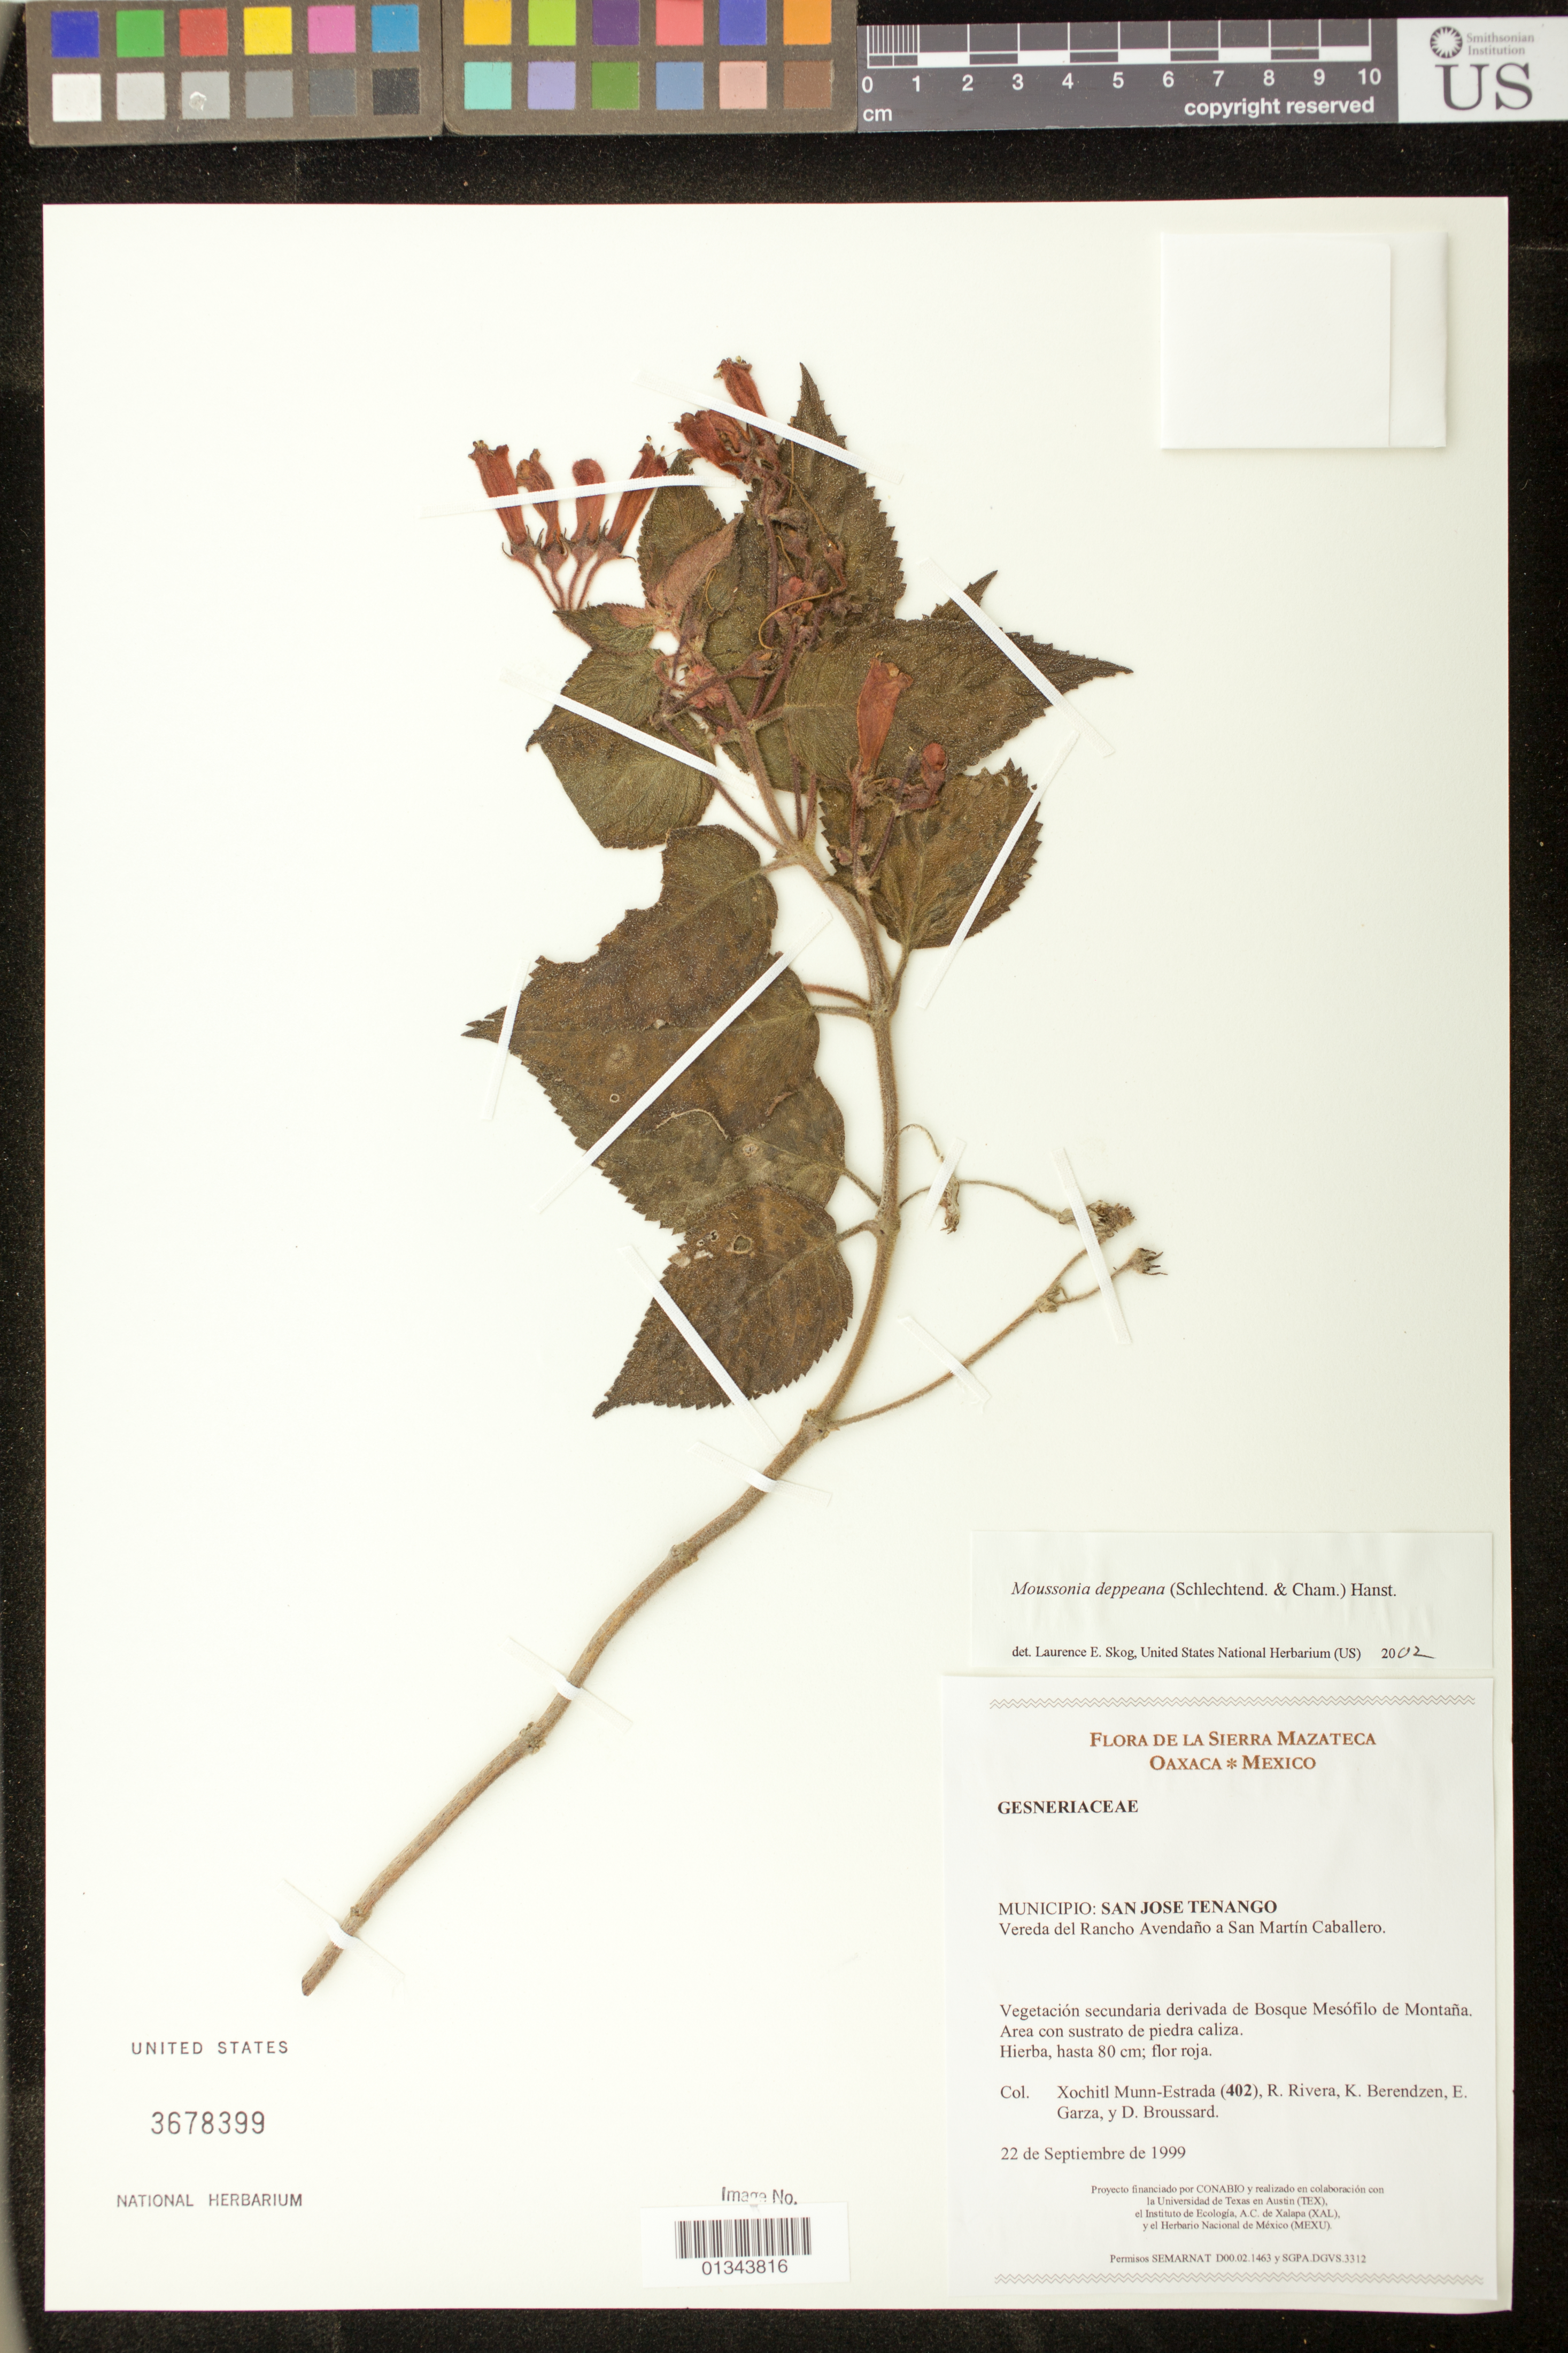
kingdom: Plantae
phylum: Tracheophyta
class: Magnoliopsida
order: Lamiales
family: Gesneriaceae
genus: Moussonia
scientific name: Moussonia deppeana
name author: (Schltdl. & Cham.) Klotzsch ex Hanst.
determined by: Skog, Laurence E.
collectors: X. Munn-Estrada, R. Rivera, K. Berendzen, E. Garza & D. Broussard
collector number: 402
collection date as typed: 22 de Septiembre del 1999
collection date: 1999-09-22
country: Mexico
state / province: Oaxaca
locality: San Jose Tenango, Vereda del Rancho Avendano a San Martin Caballero.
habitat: Vegetacion secundaria derivada de Bosque Mesofilo de Montana. Area con sustrato de piedra caliza.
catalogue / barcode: US 3678399